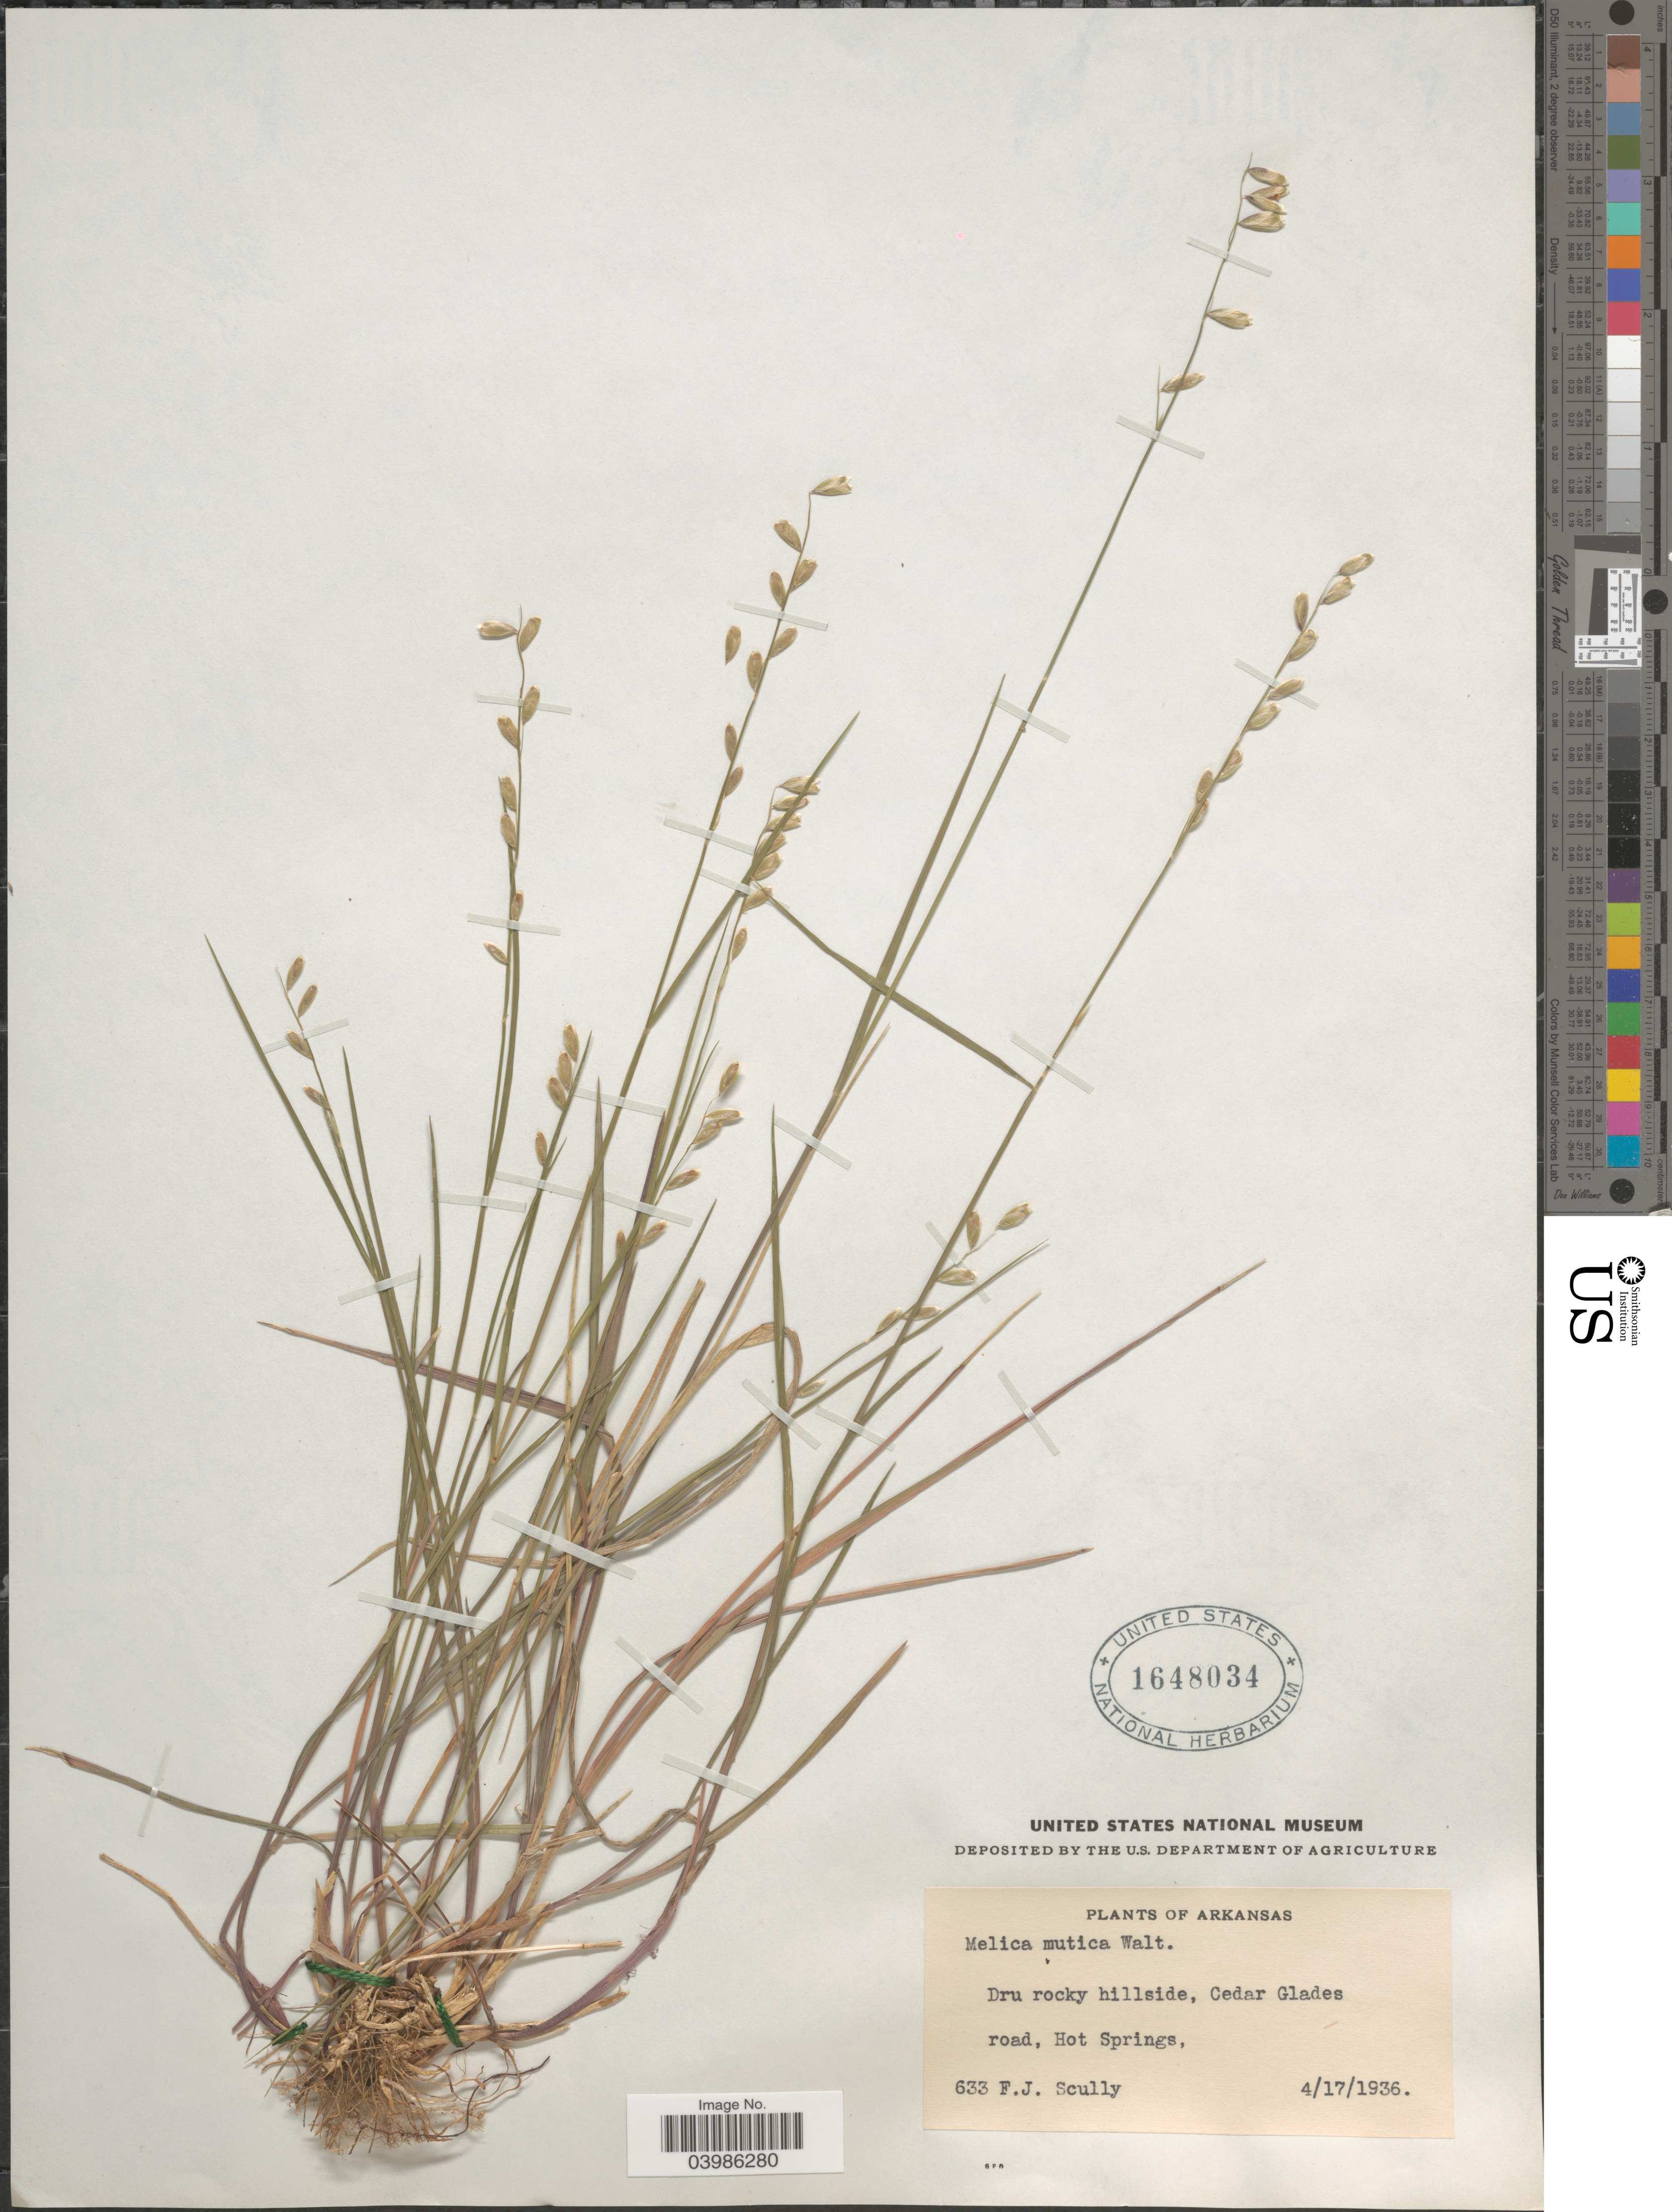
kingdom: Plantae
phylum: Tracheophyta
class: Liliopsida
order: Poales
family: Poaceae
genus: Melica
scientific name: Melica mutica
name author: Walter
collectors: F. Scully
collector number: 633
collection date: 1936-04-17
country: United States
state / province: Arkansas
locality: Dru rocky hillside, Cedar Glades road, Hot Springs.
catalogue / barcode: US 1648034